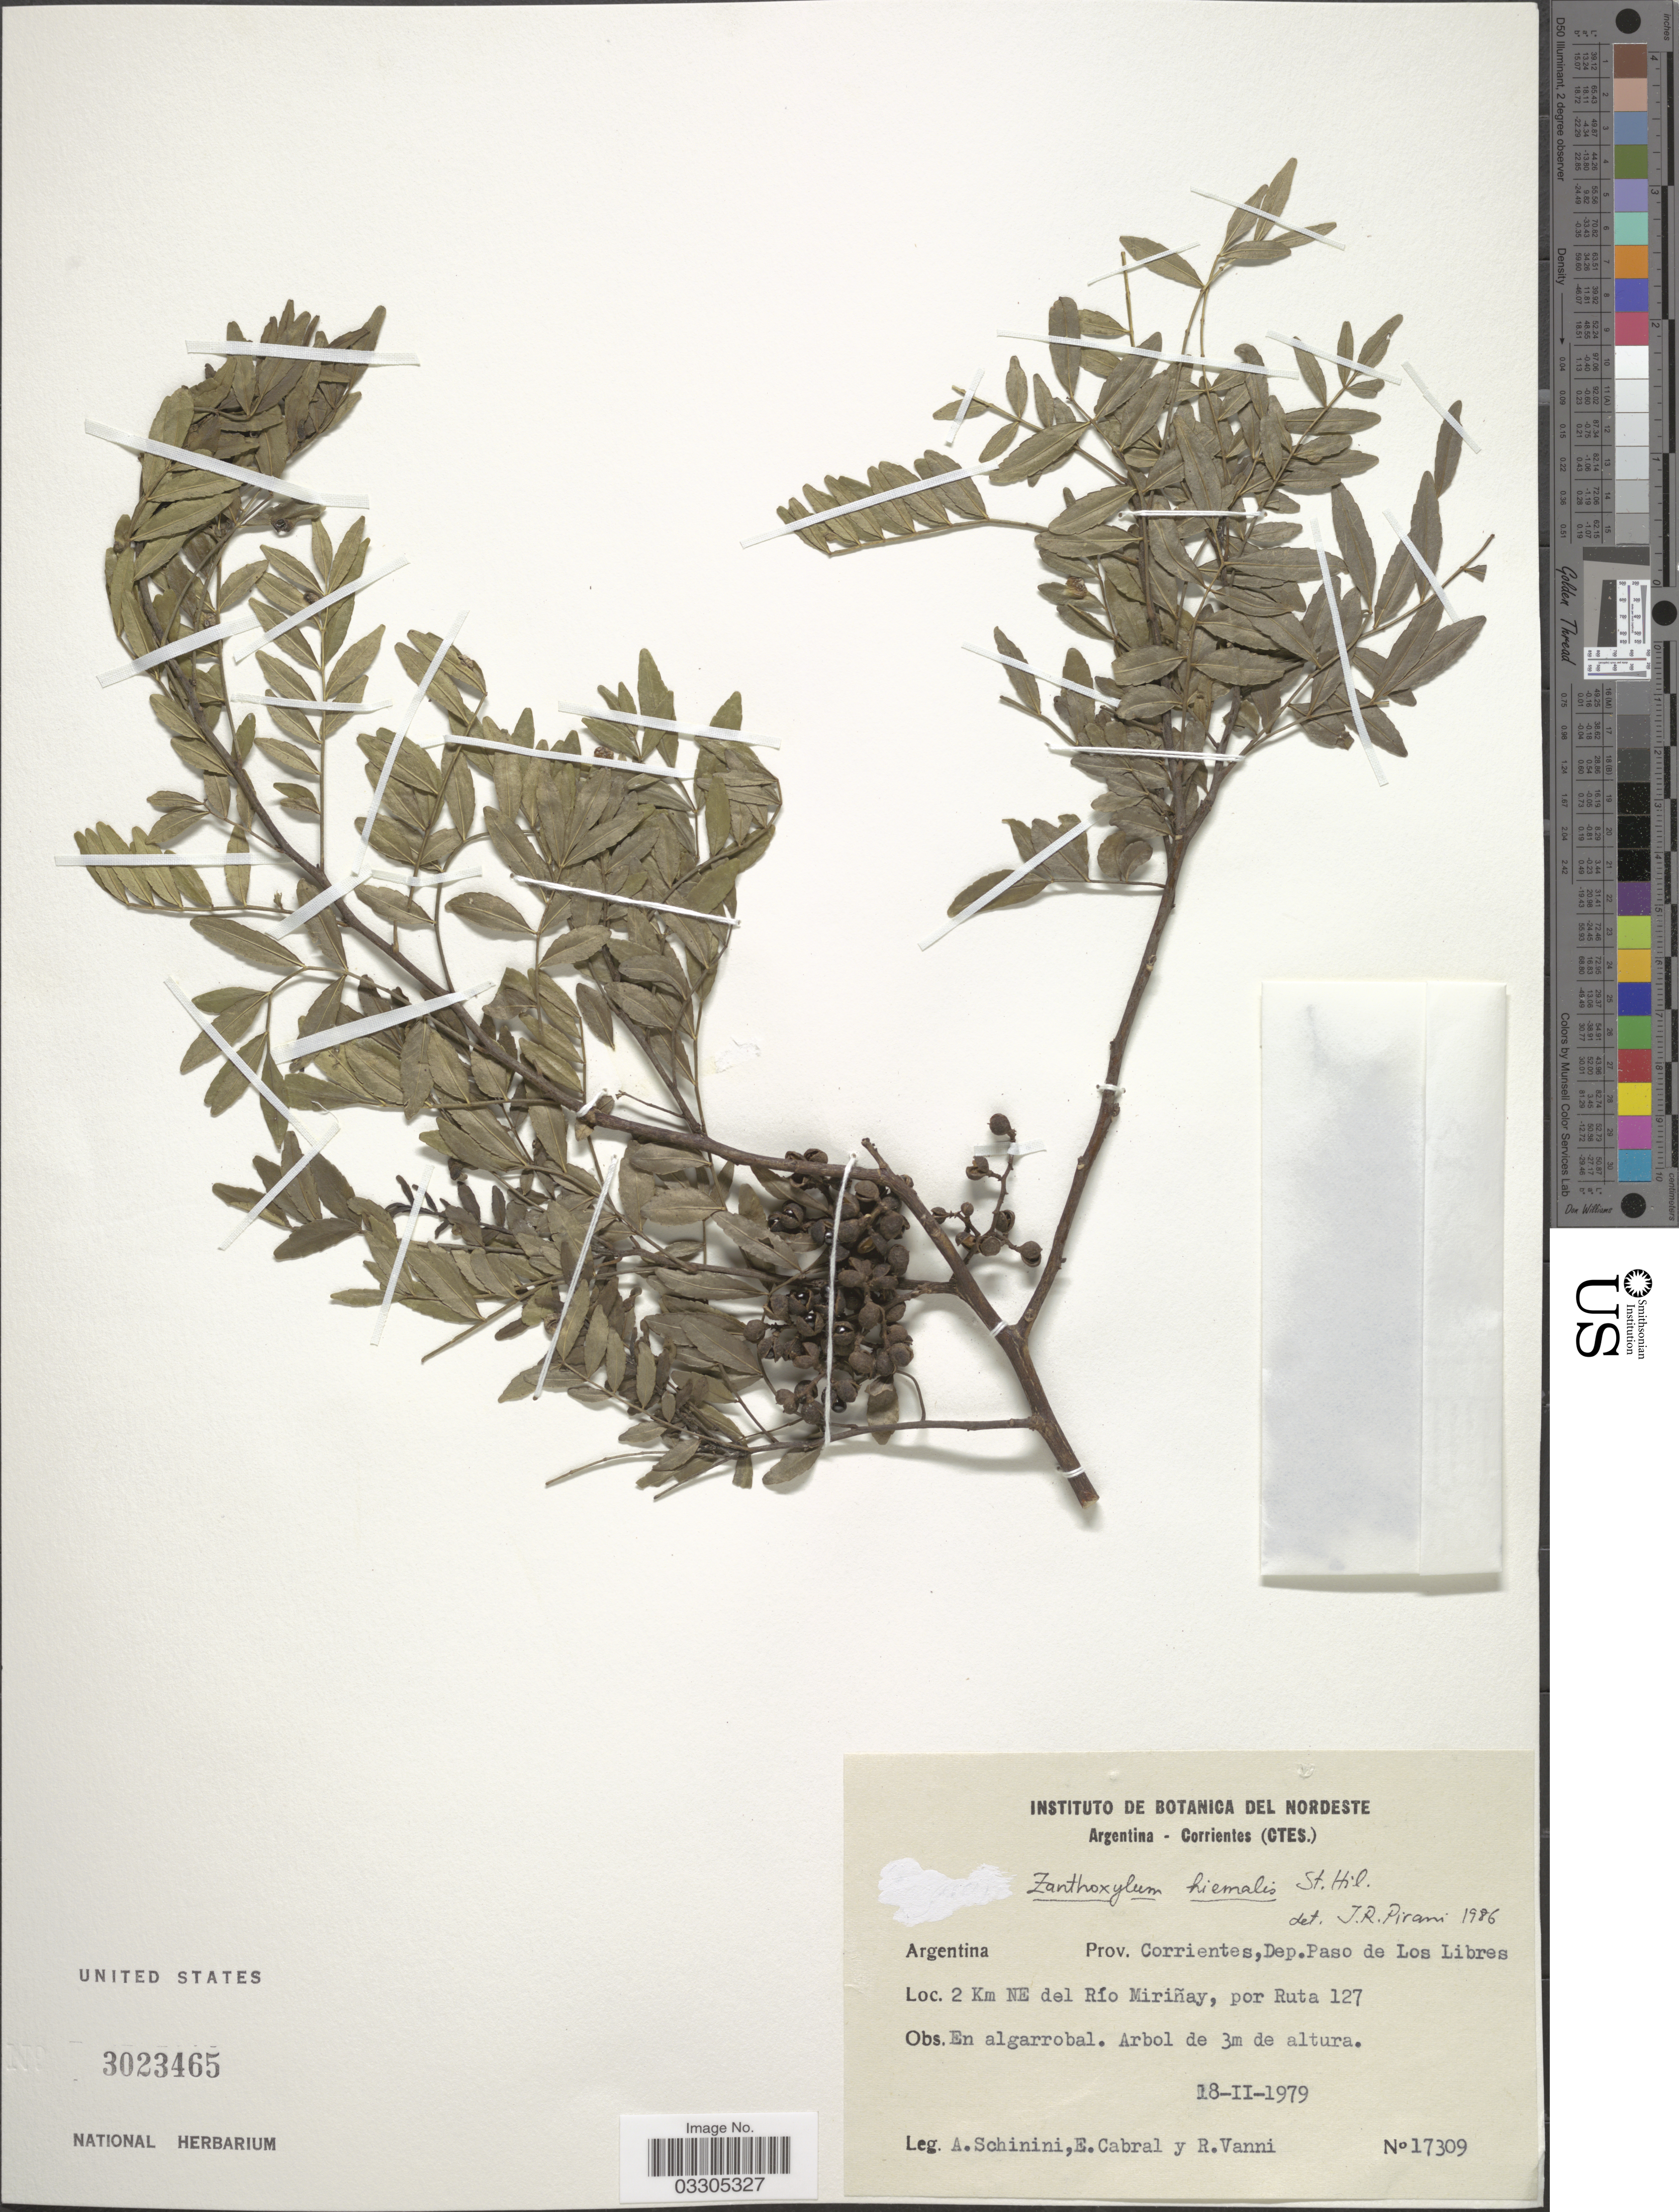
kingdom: Plantae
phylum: Tracheophyta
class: Magnoliopsida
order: Sapindales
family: Rutaceae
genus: Zanthoxylum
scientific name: Zanthoxylum hiemalis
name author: A. St.-Hil.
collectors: A. Schinini, E. Cabral & R. Vanni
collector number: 17309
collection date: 1979-02-18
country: Argentina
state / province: Corrientes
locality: Dep. Paso de Los Libres. 2 Km NE del Río Miriñay, por Ruta 127.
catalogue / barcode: US 3023465